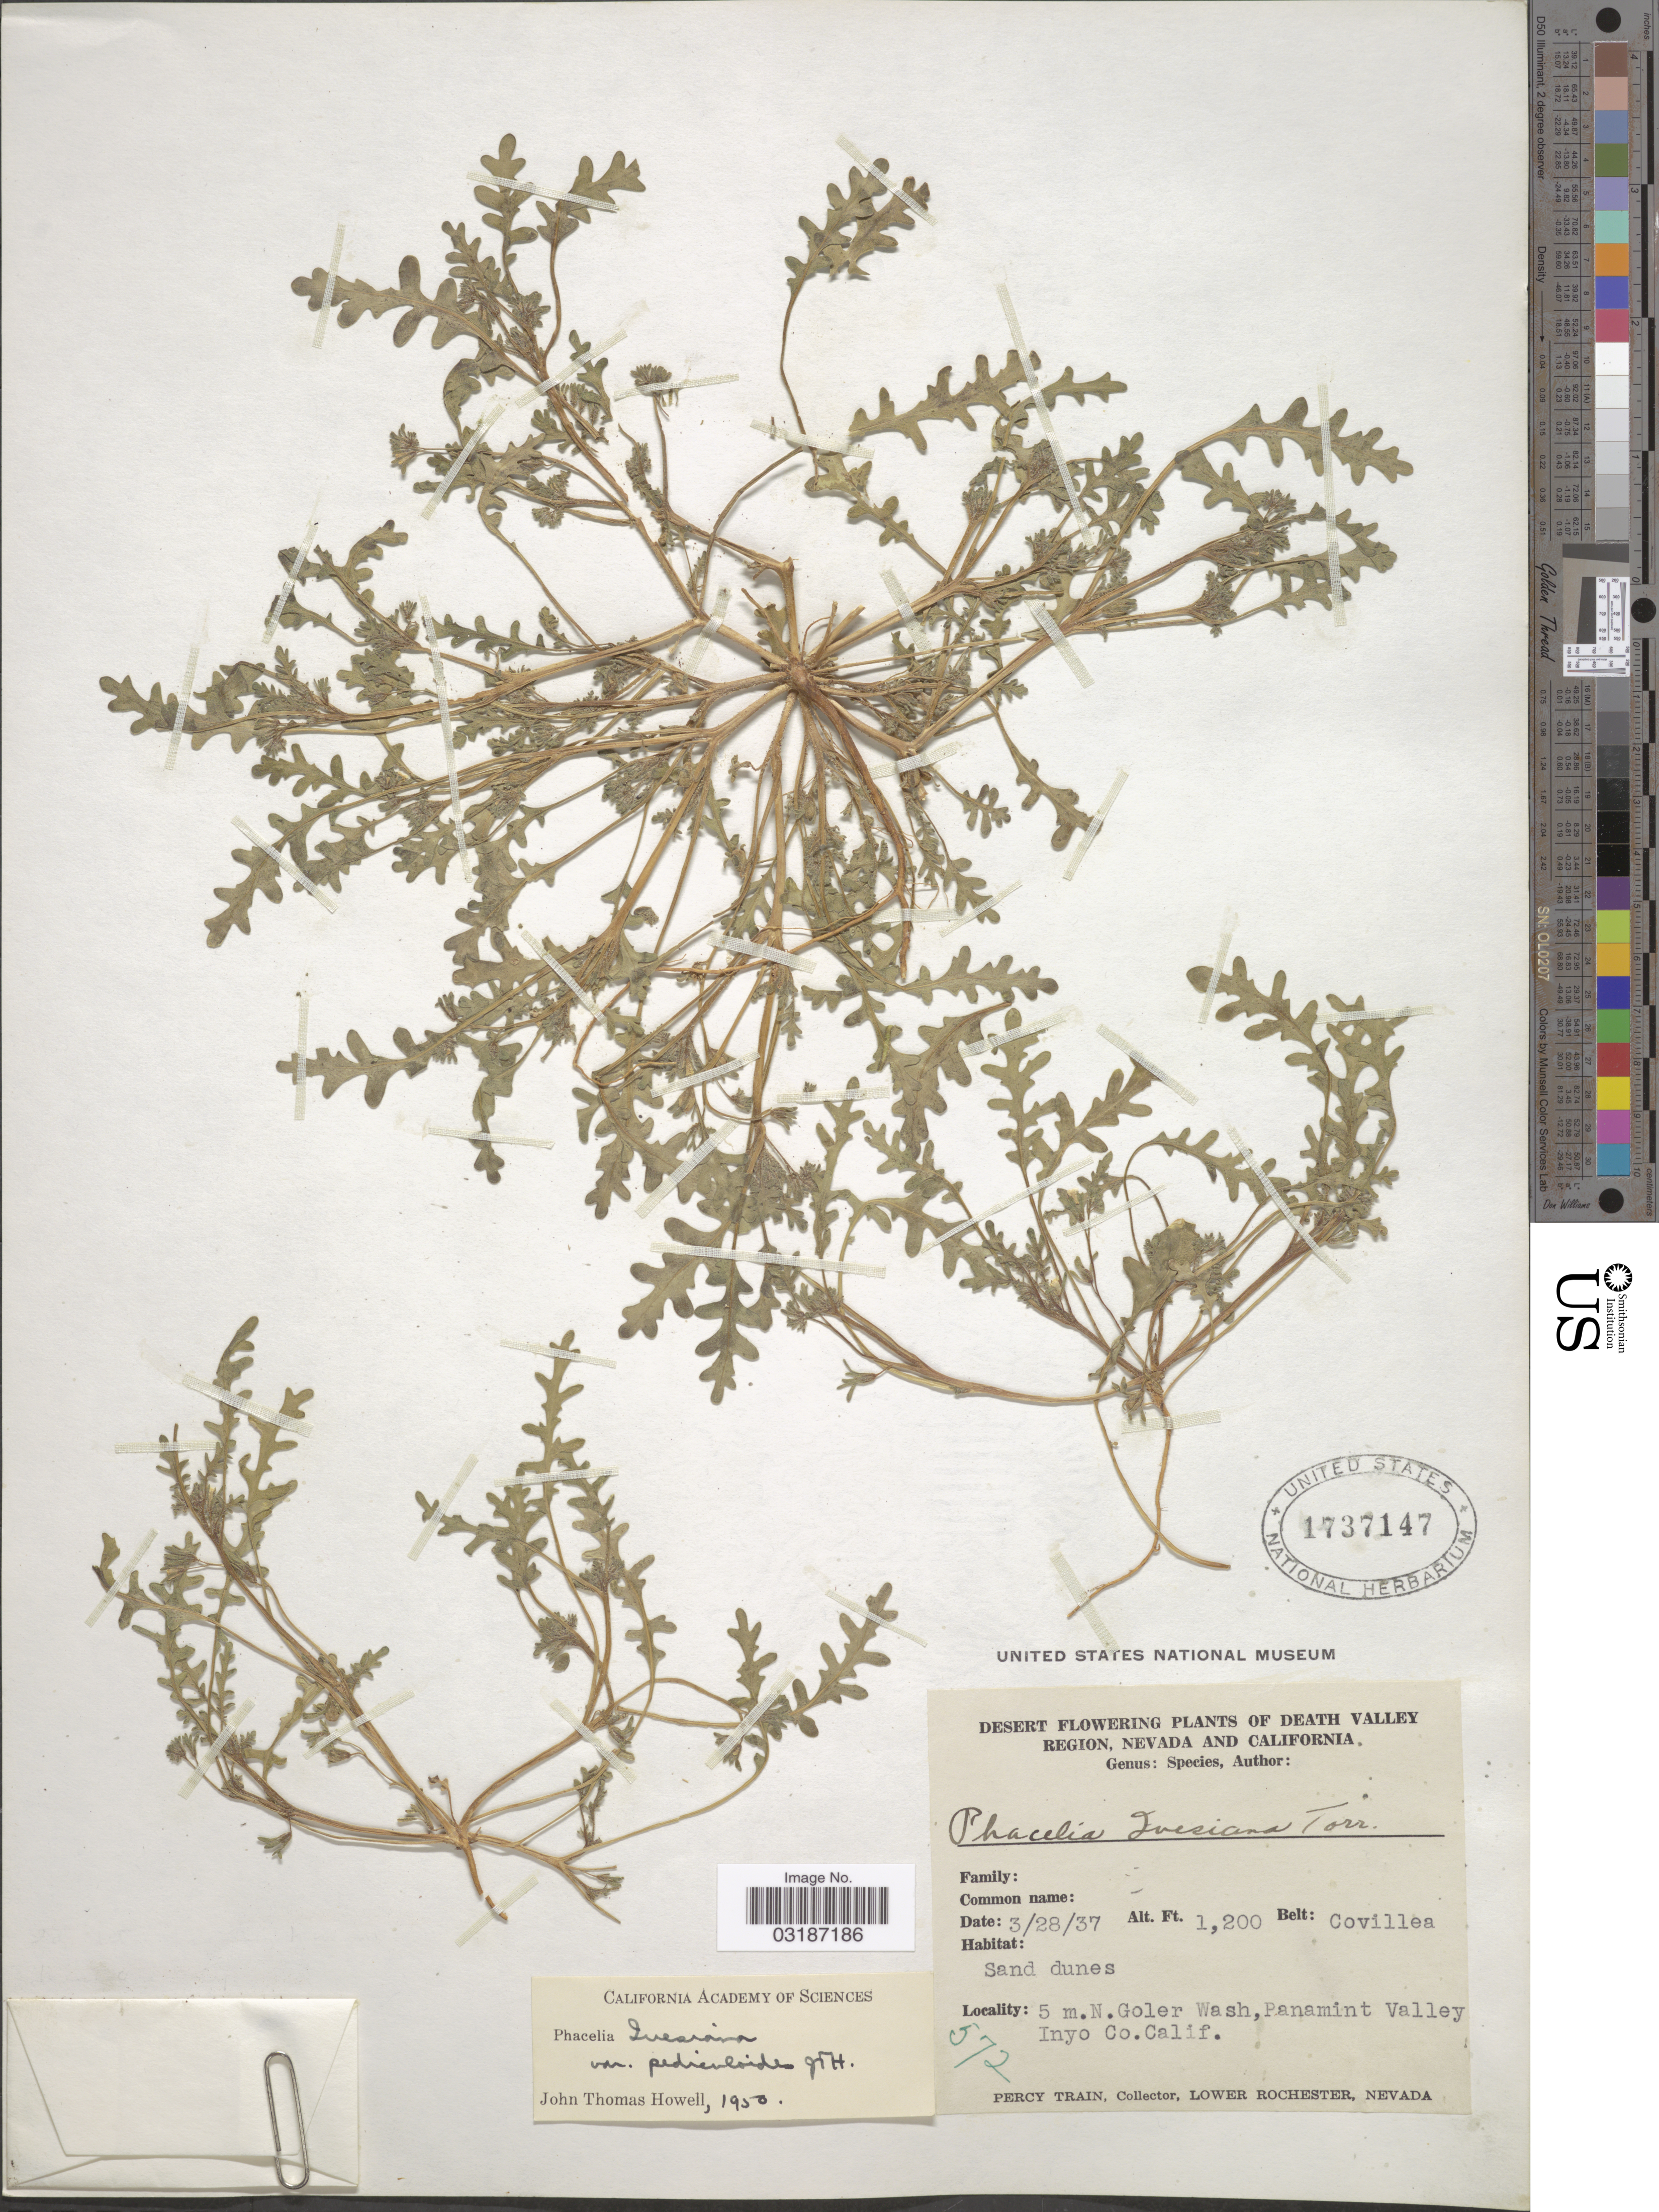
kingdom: Plantae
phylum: Tracheophyta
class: Magnoliopsida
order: Boraginales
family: Hydrophyllaceae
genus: Phacelia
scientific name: Phacelia ivesiana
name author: Torr.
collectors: P. Train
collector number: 572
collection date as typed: Transcribed d/m/y: 28/3/37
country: United States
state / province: Nevada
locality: Desert of Death Valley. 5 m. N. Goler Wash, Panamint Valley Inyo Co.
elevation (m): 366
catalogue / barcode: US 1737147